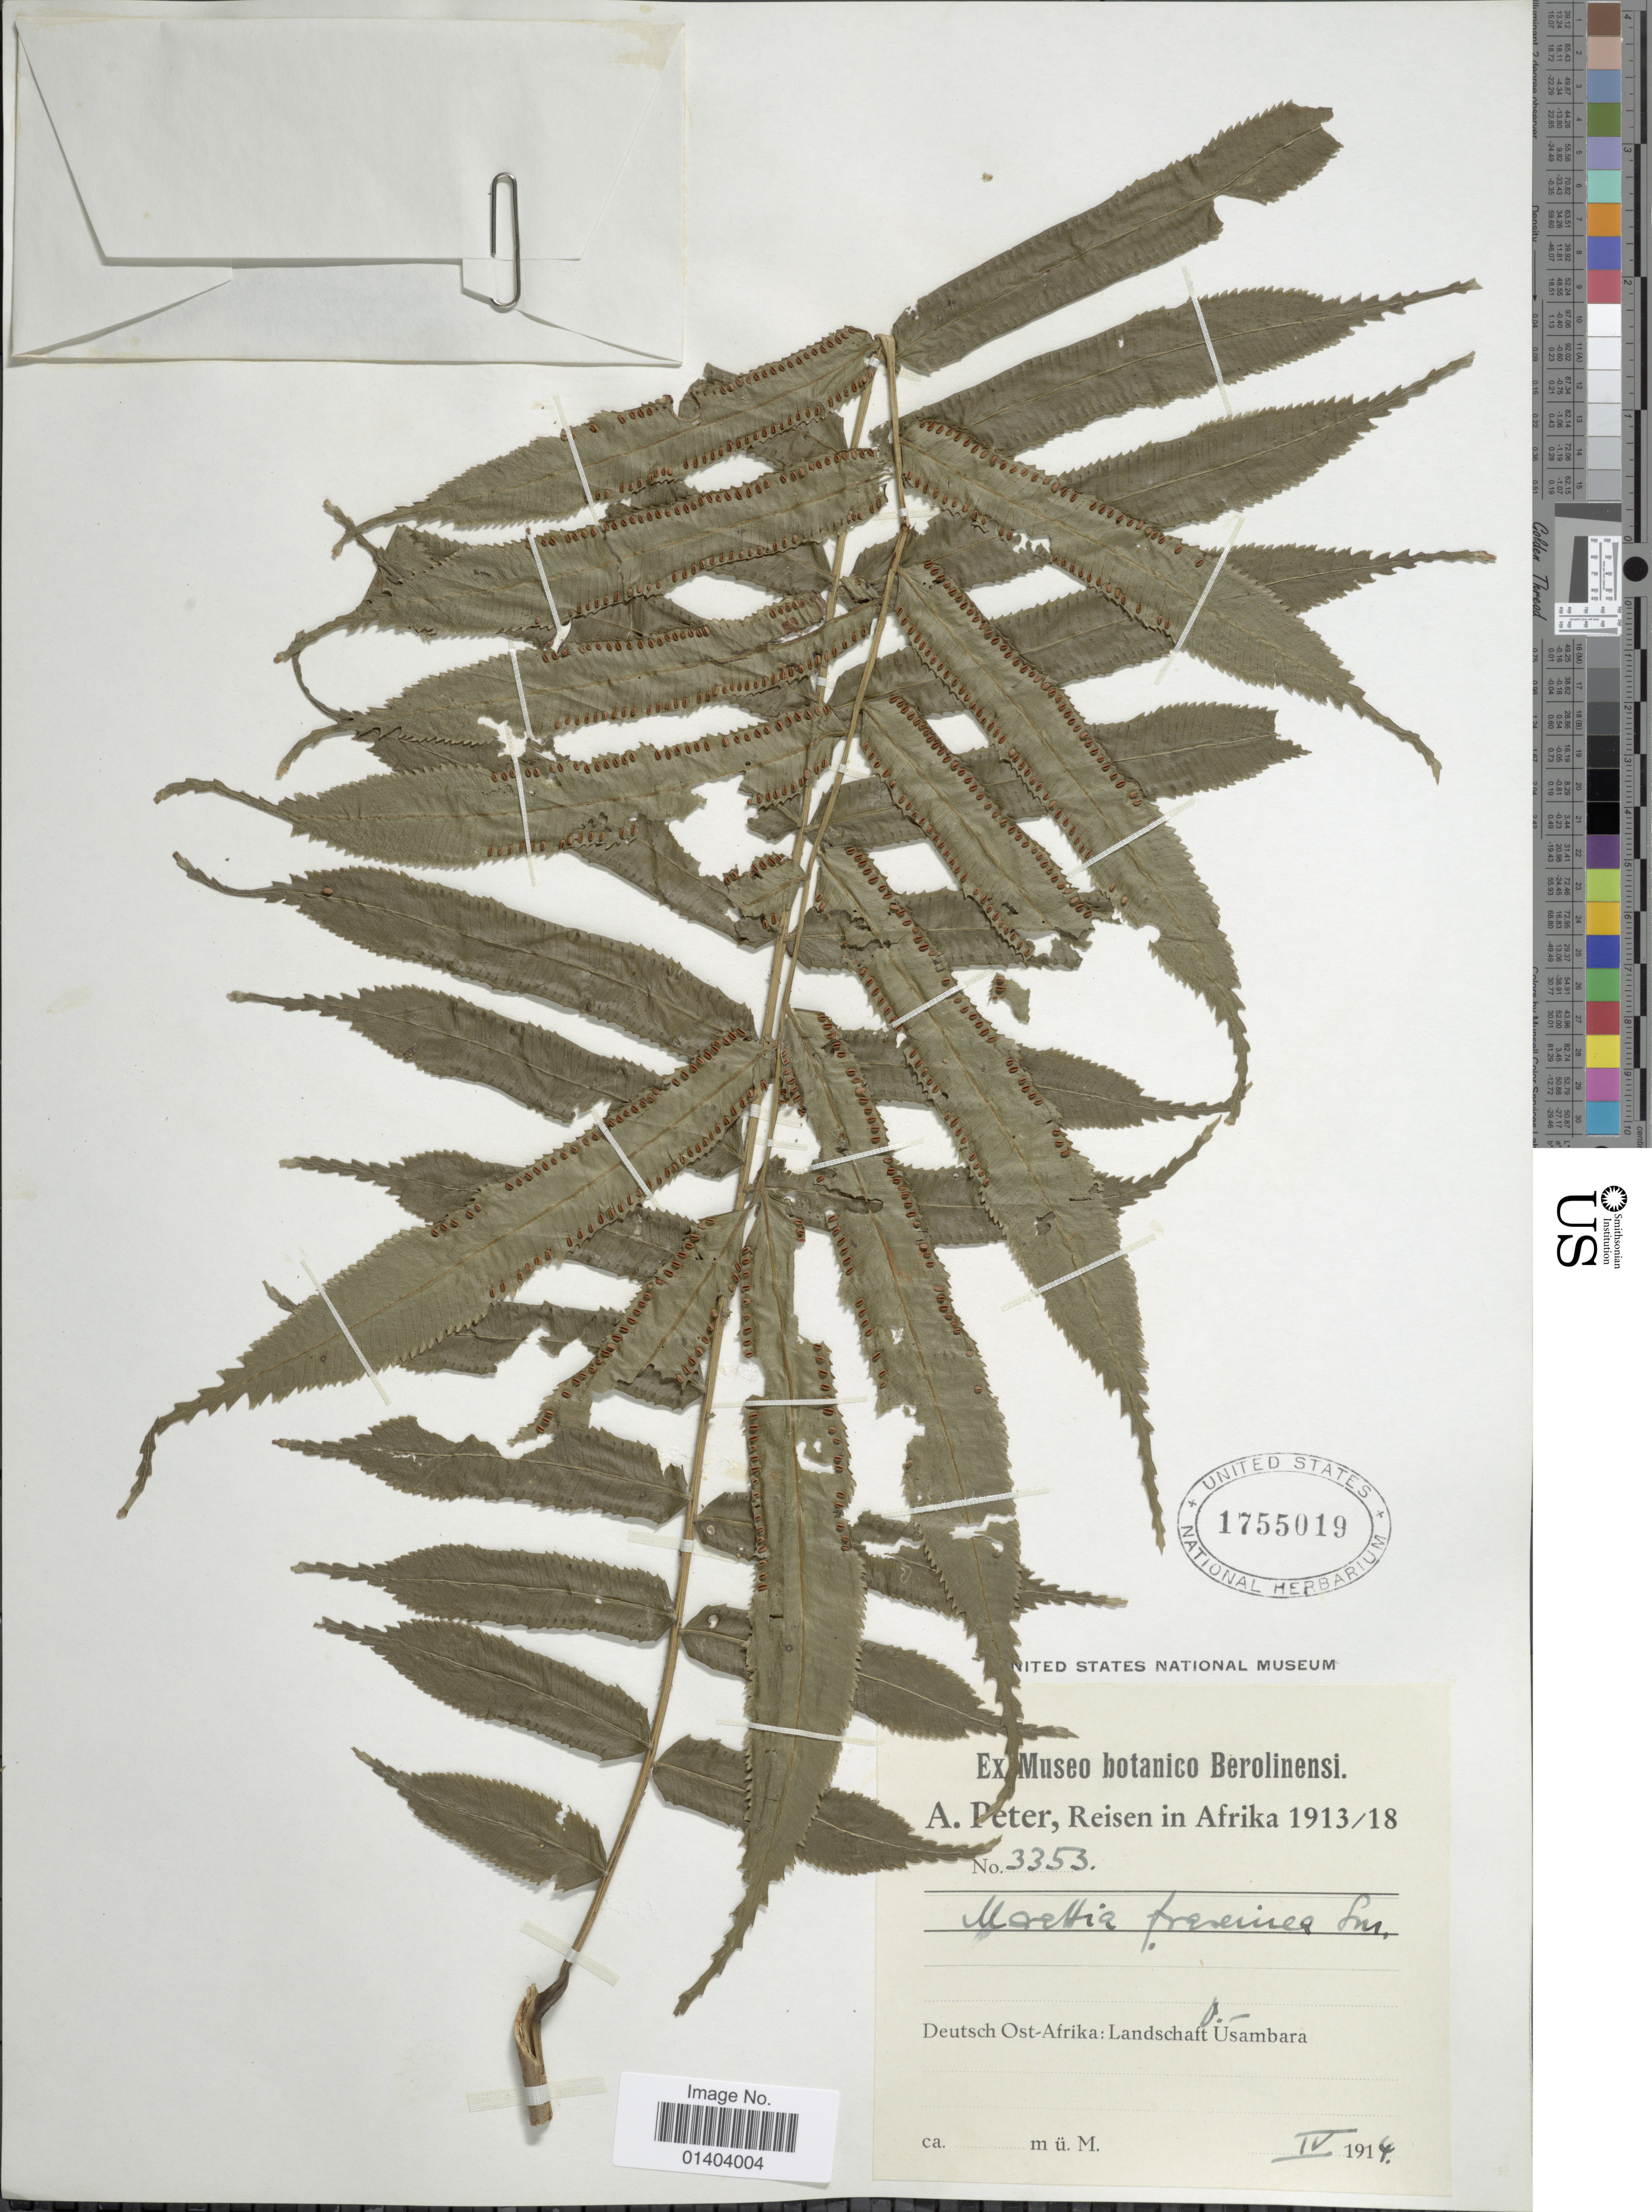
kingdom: Plantae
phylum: Tracheophyta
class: Polypodiopsida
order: Marattiales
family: Marattiaceae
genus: Ptisana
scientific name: Ptisana fraxinea var. salicifolia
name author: (Schrad.) Murdock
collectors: A. Peter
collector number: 3353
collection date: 1914-04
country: Tanzania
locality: Deutsch Ost Afrika: Landschaft O-Usambara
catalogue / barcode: US 1755019